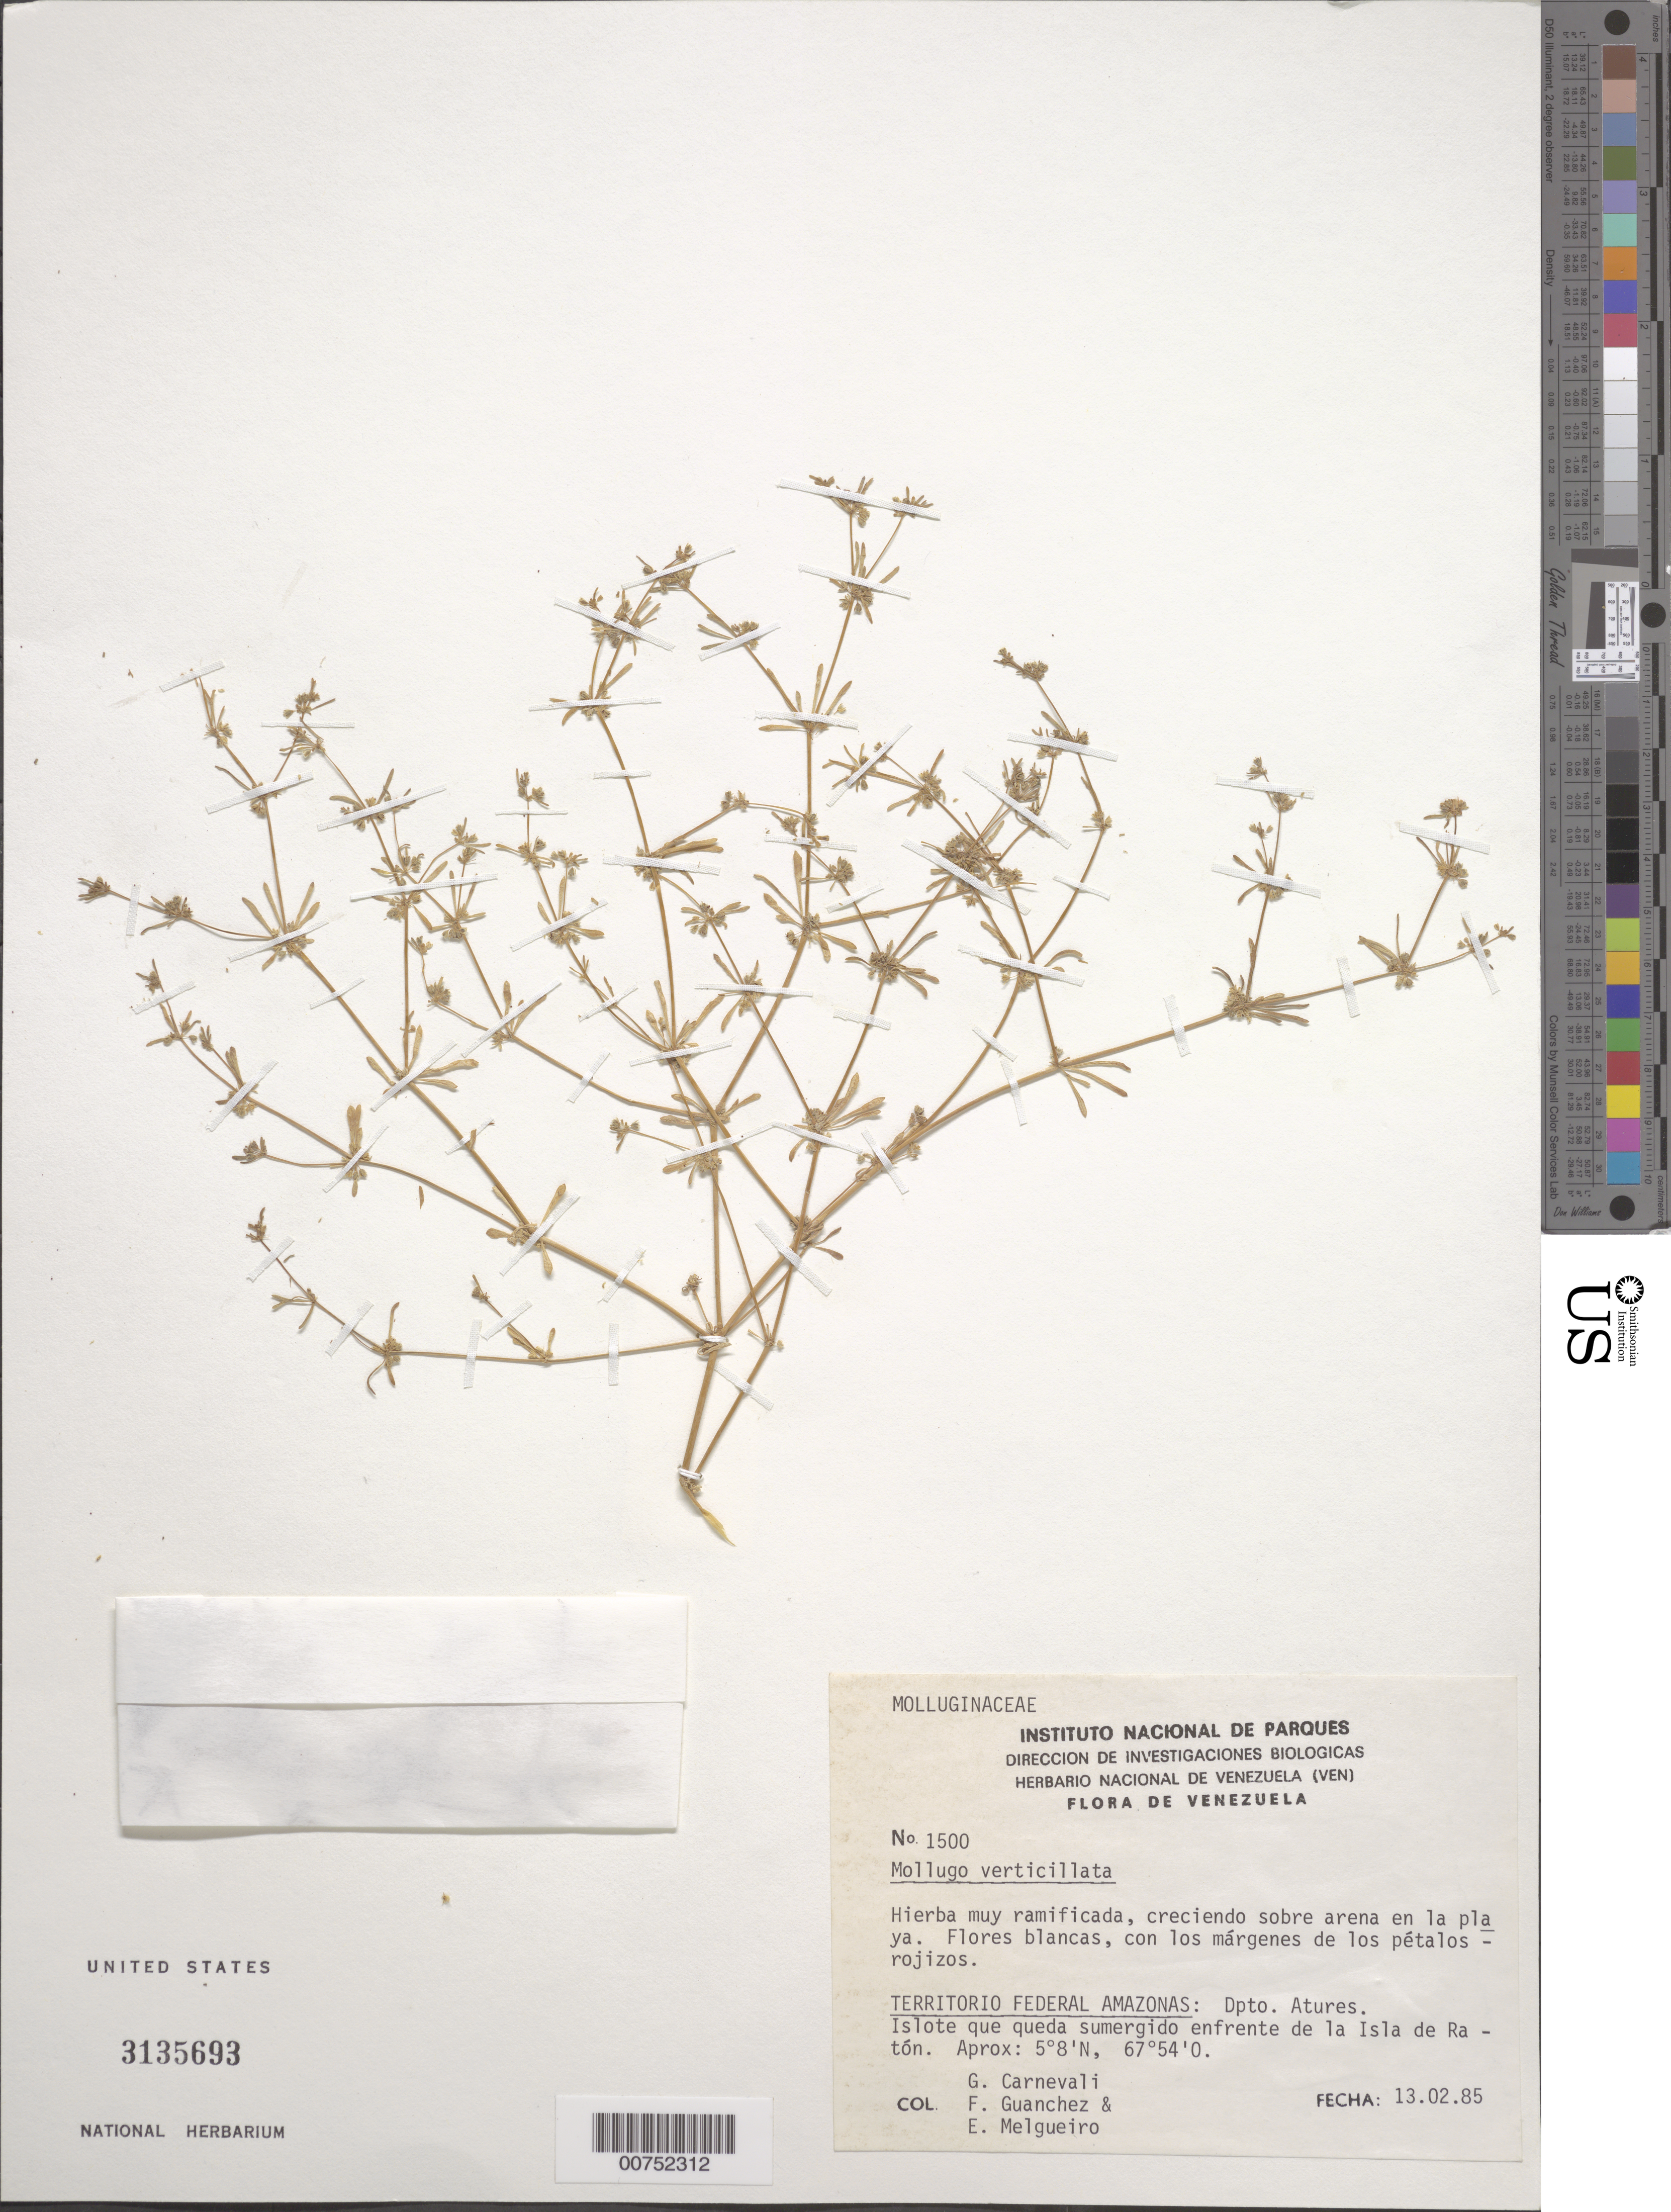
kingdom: Plantae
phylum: Tracheophyta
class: Magnoliopsida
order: Caryophyllales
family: Molluginaceae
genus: Mollugo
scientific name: Mollugo verticillata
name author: L.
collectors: G. Carnevali, F. Guánchez M. & E. Melgueiro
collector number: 1500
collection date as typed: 13-Feb-85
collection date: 1985-02-13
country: Venezuela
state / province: Amazonas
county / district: Atures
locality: Isla Ratón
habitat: Isolte que queda sumergido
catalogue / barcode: US 3135693